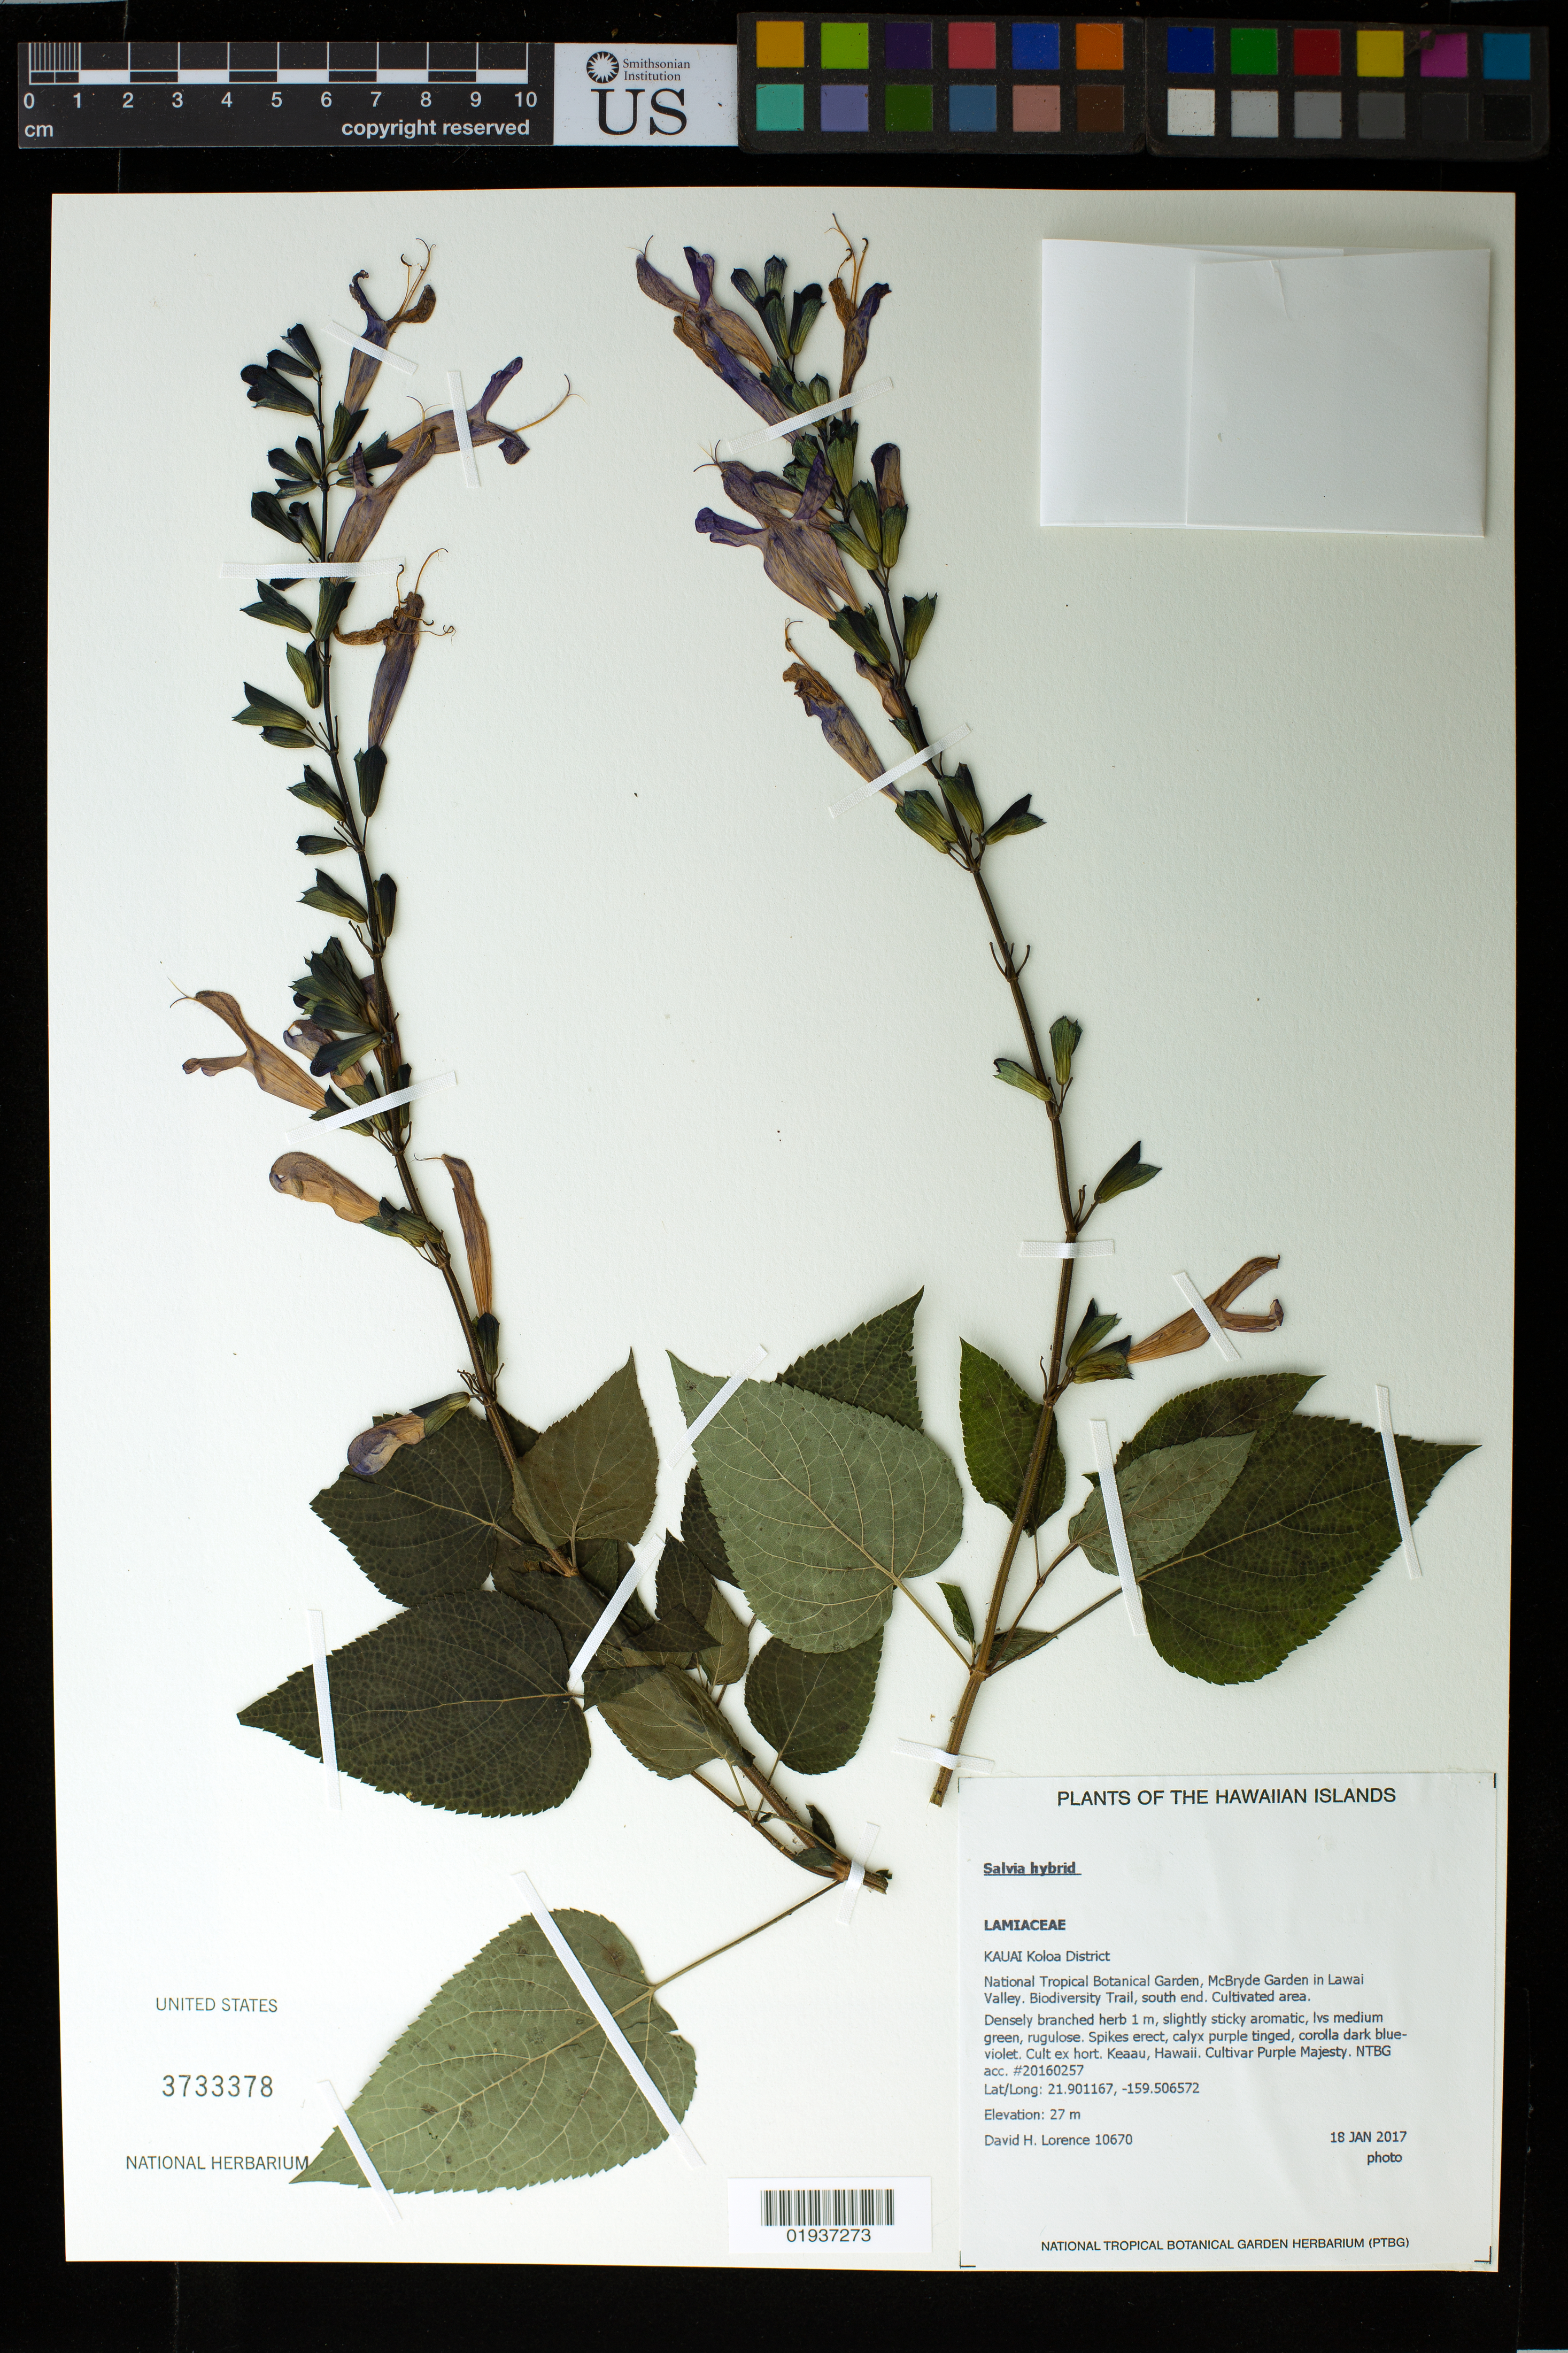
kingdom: Plantae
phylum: Tracheophyta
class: Magnoliopsida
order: Lamiales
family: Lamiaceae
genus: Salvia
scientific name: Salvia sp.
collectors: D. Lorence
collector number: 10670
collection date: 2017-01-18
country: United States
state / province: Hawaii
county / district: Kauai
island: Kaua'i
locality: Koloa District, National Tropical Botanical Garden in Lawai Valley, McBryde Garden, Biodiversity Trail, south end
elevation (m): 27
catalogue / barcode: US 3733378